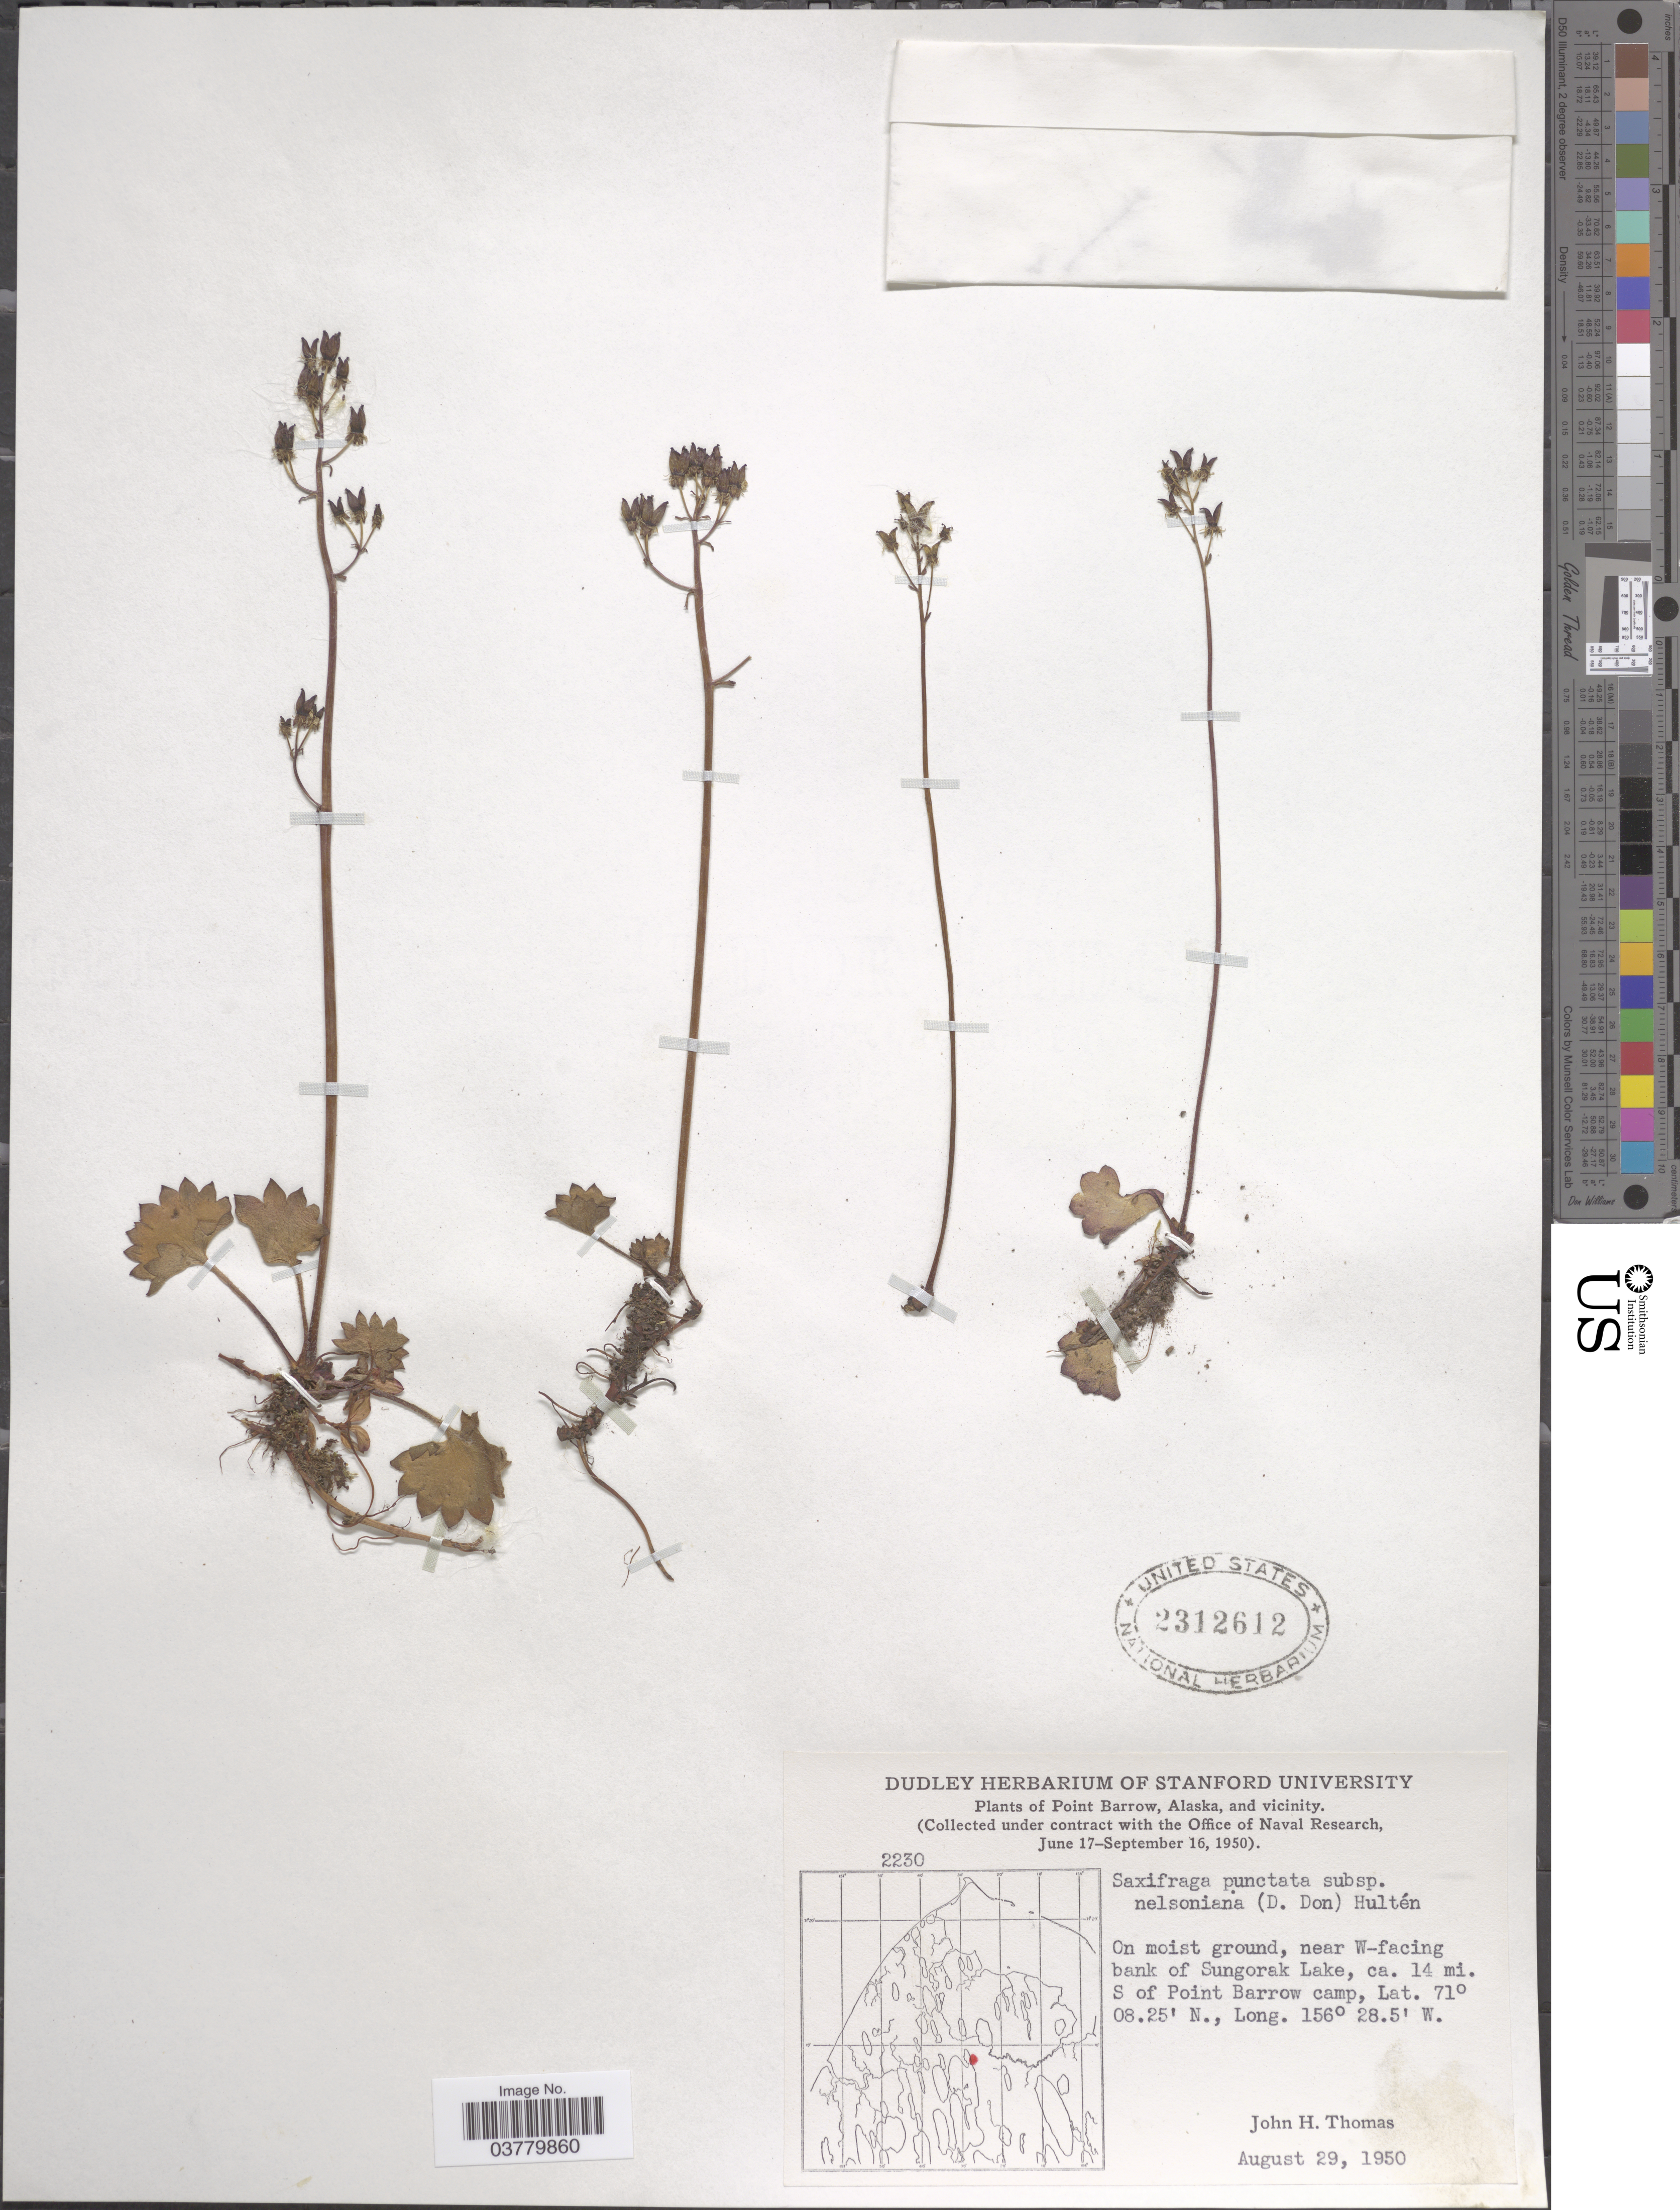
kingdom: Plantae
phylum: Tracheophyta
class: Magnoliopsida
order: Saxifragales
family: Saxifragaceae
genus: Micranthes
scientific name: Micranthes nelsoniana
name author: (D. Don) Small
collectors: J. H. Thomas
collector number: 2230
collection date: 1950-08-29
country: United States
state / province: Alaska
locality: Point Barrow, Alaska, and vicinity. Near, W-facing bank of Sungorak Lake, ca. 14 mi. S of Point Barrow camp.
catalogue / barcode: US 2312612